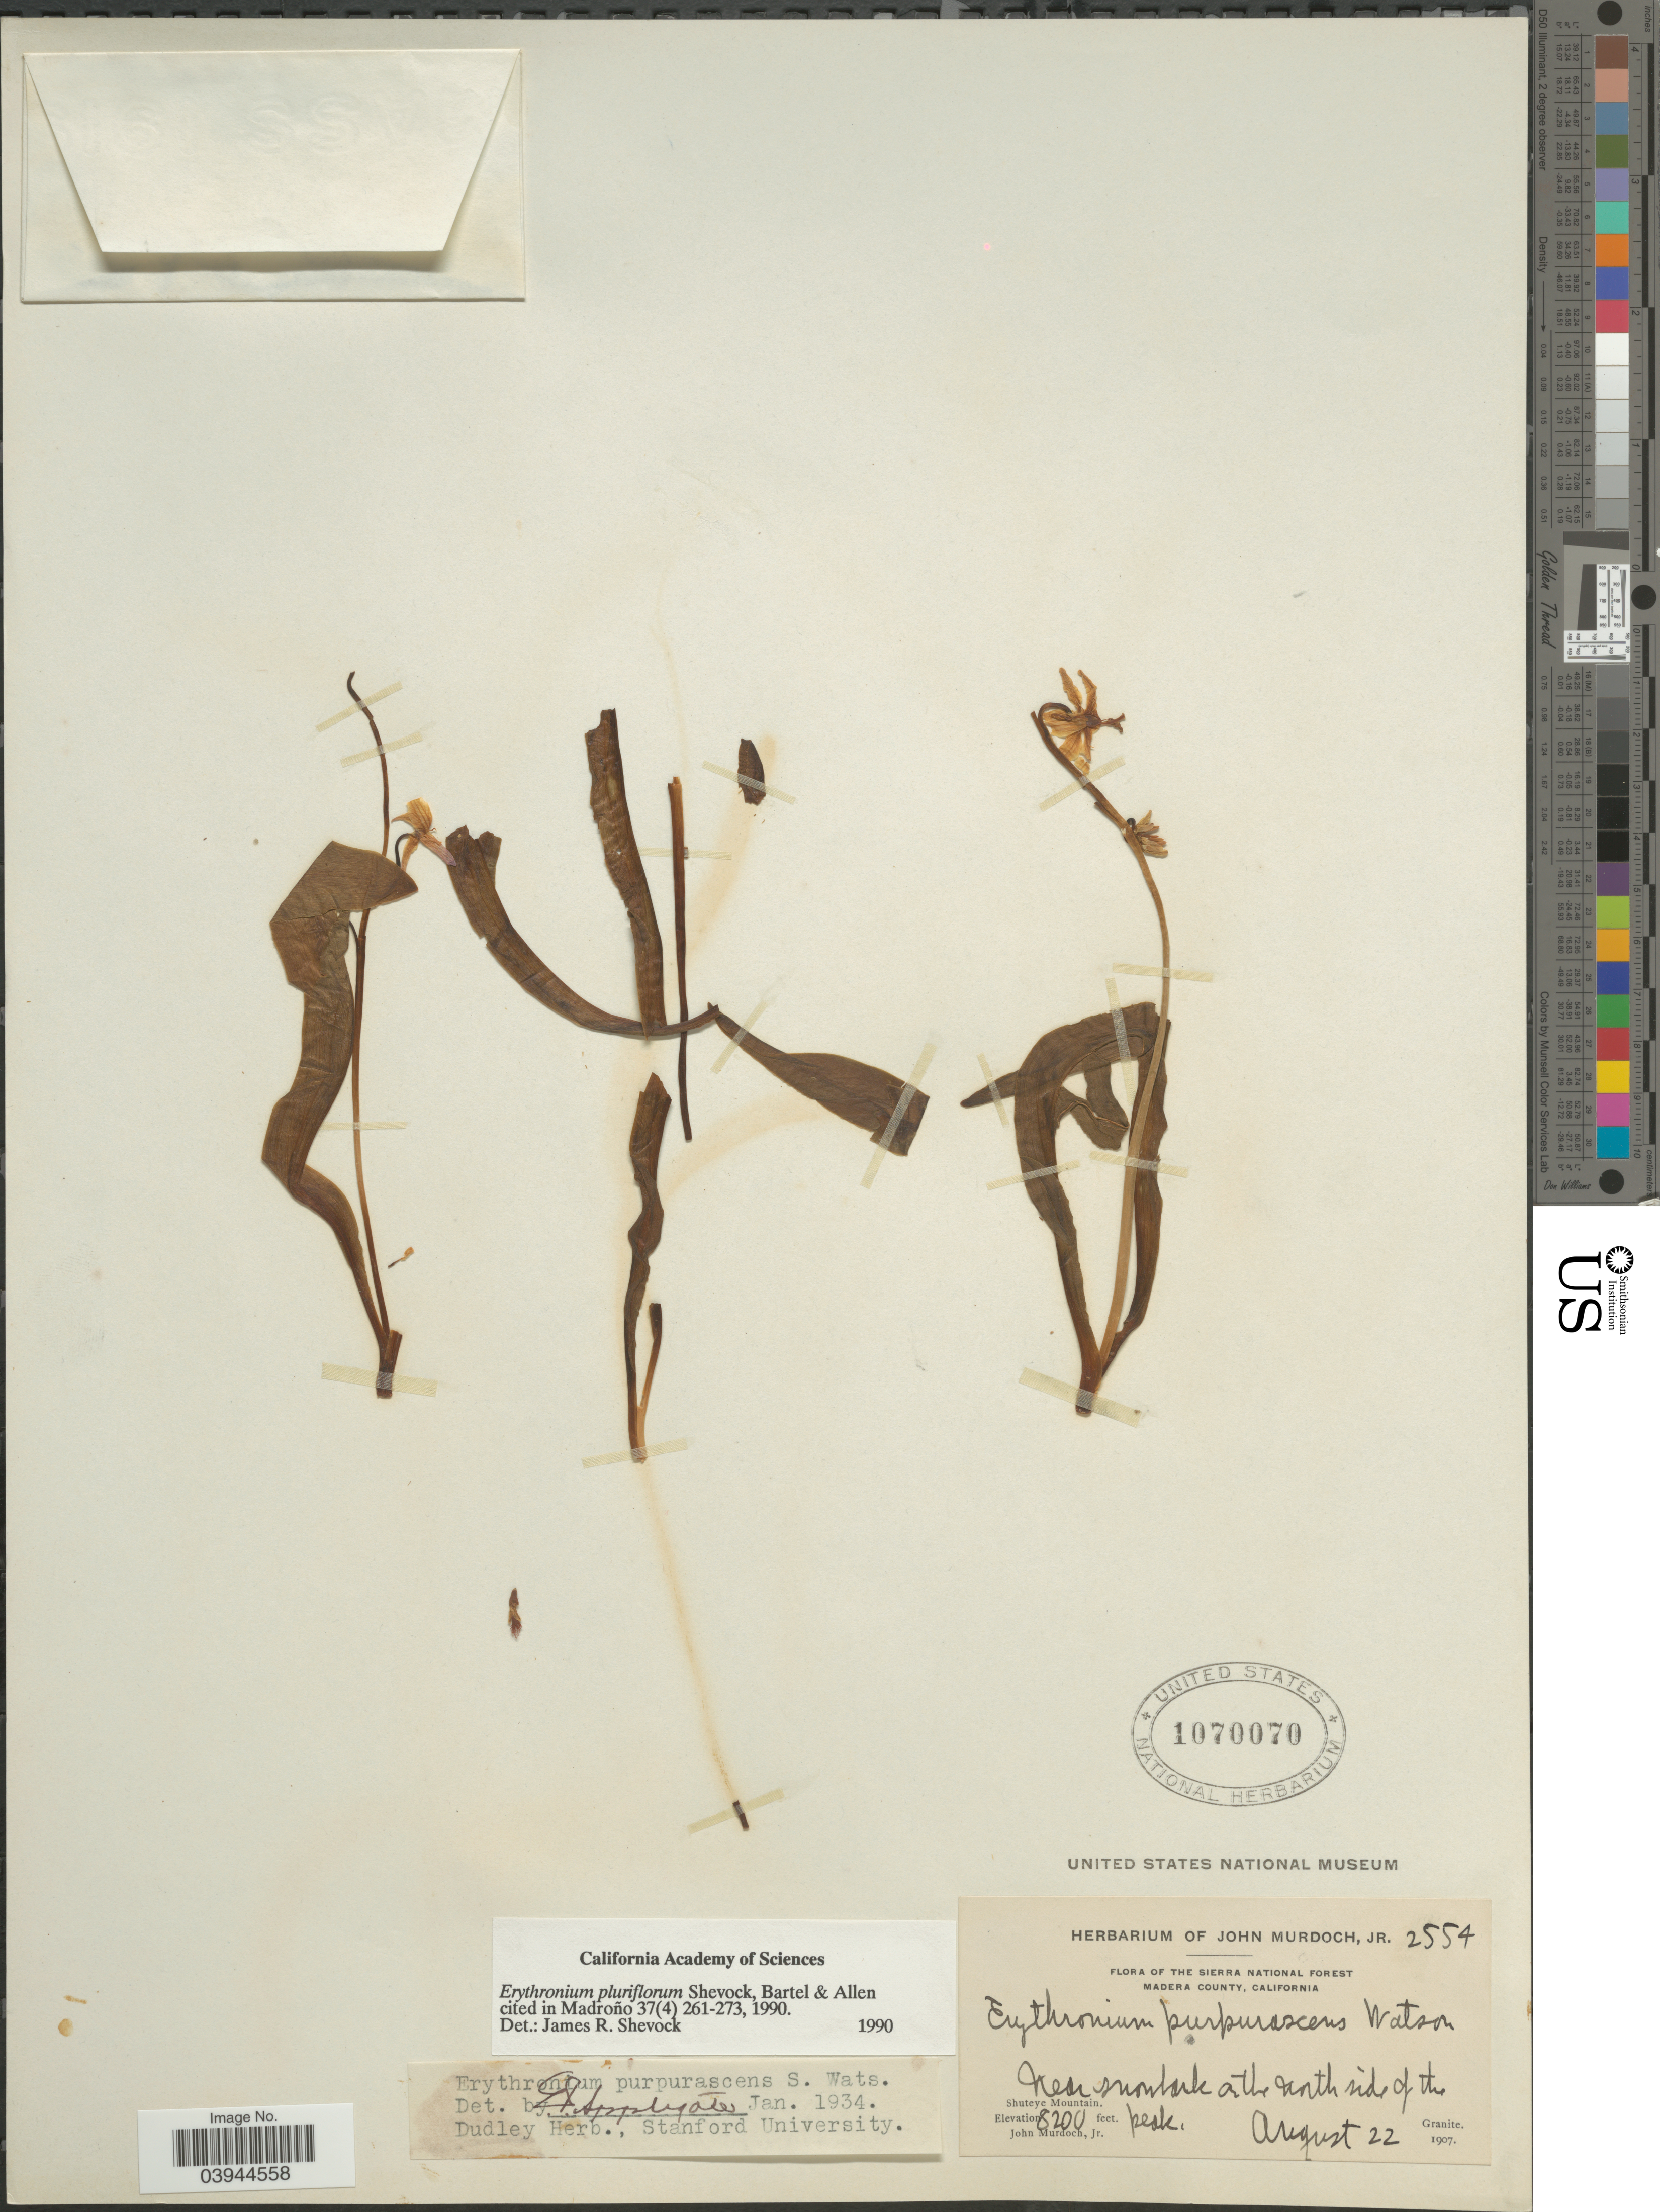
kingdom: Plantae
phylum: Tracheophyta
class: Liliopsida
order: Liliales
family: Liliaceae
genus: Erythronium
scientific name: Erythronium pluriflorum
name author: Shevock et al.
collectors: J. Murdoch Jr.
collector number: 2554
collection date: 1907-08-22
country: United States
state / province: California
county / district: Madera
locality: Sierra National Forest. Madera County. Near snowbank at the north side of the peak. Shuteye Mountain.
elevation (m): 2499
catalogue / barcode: US 1070070